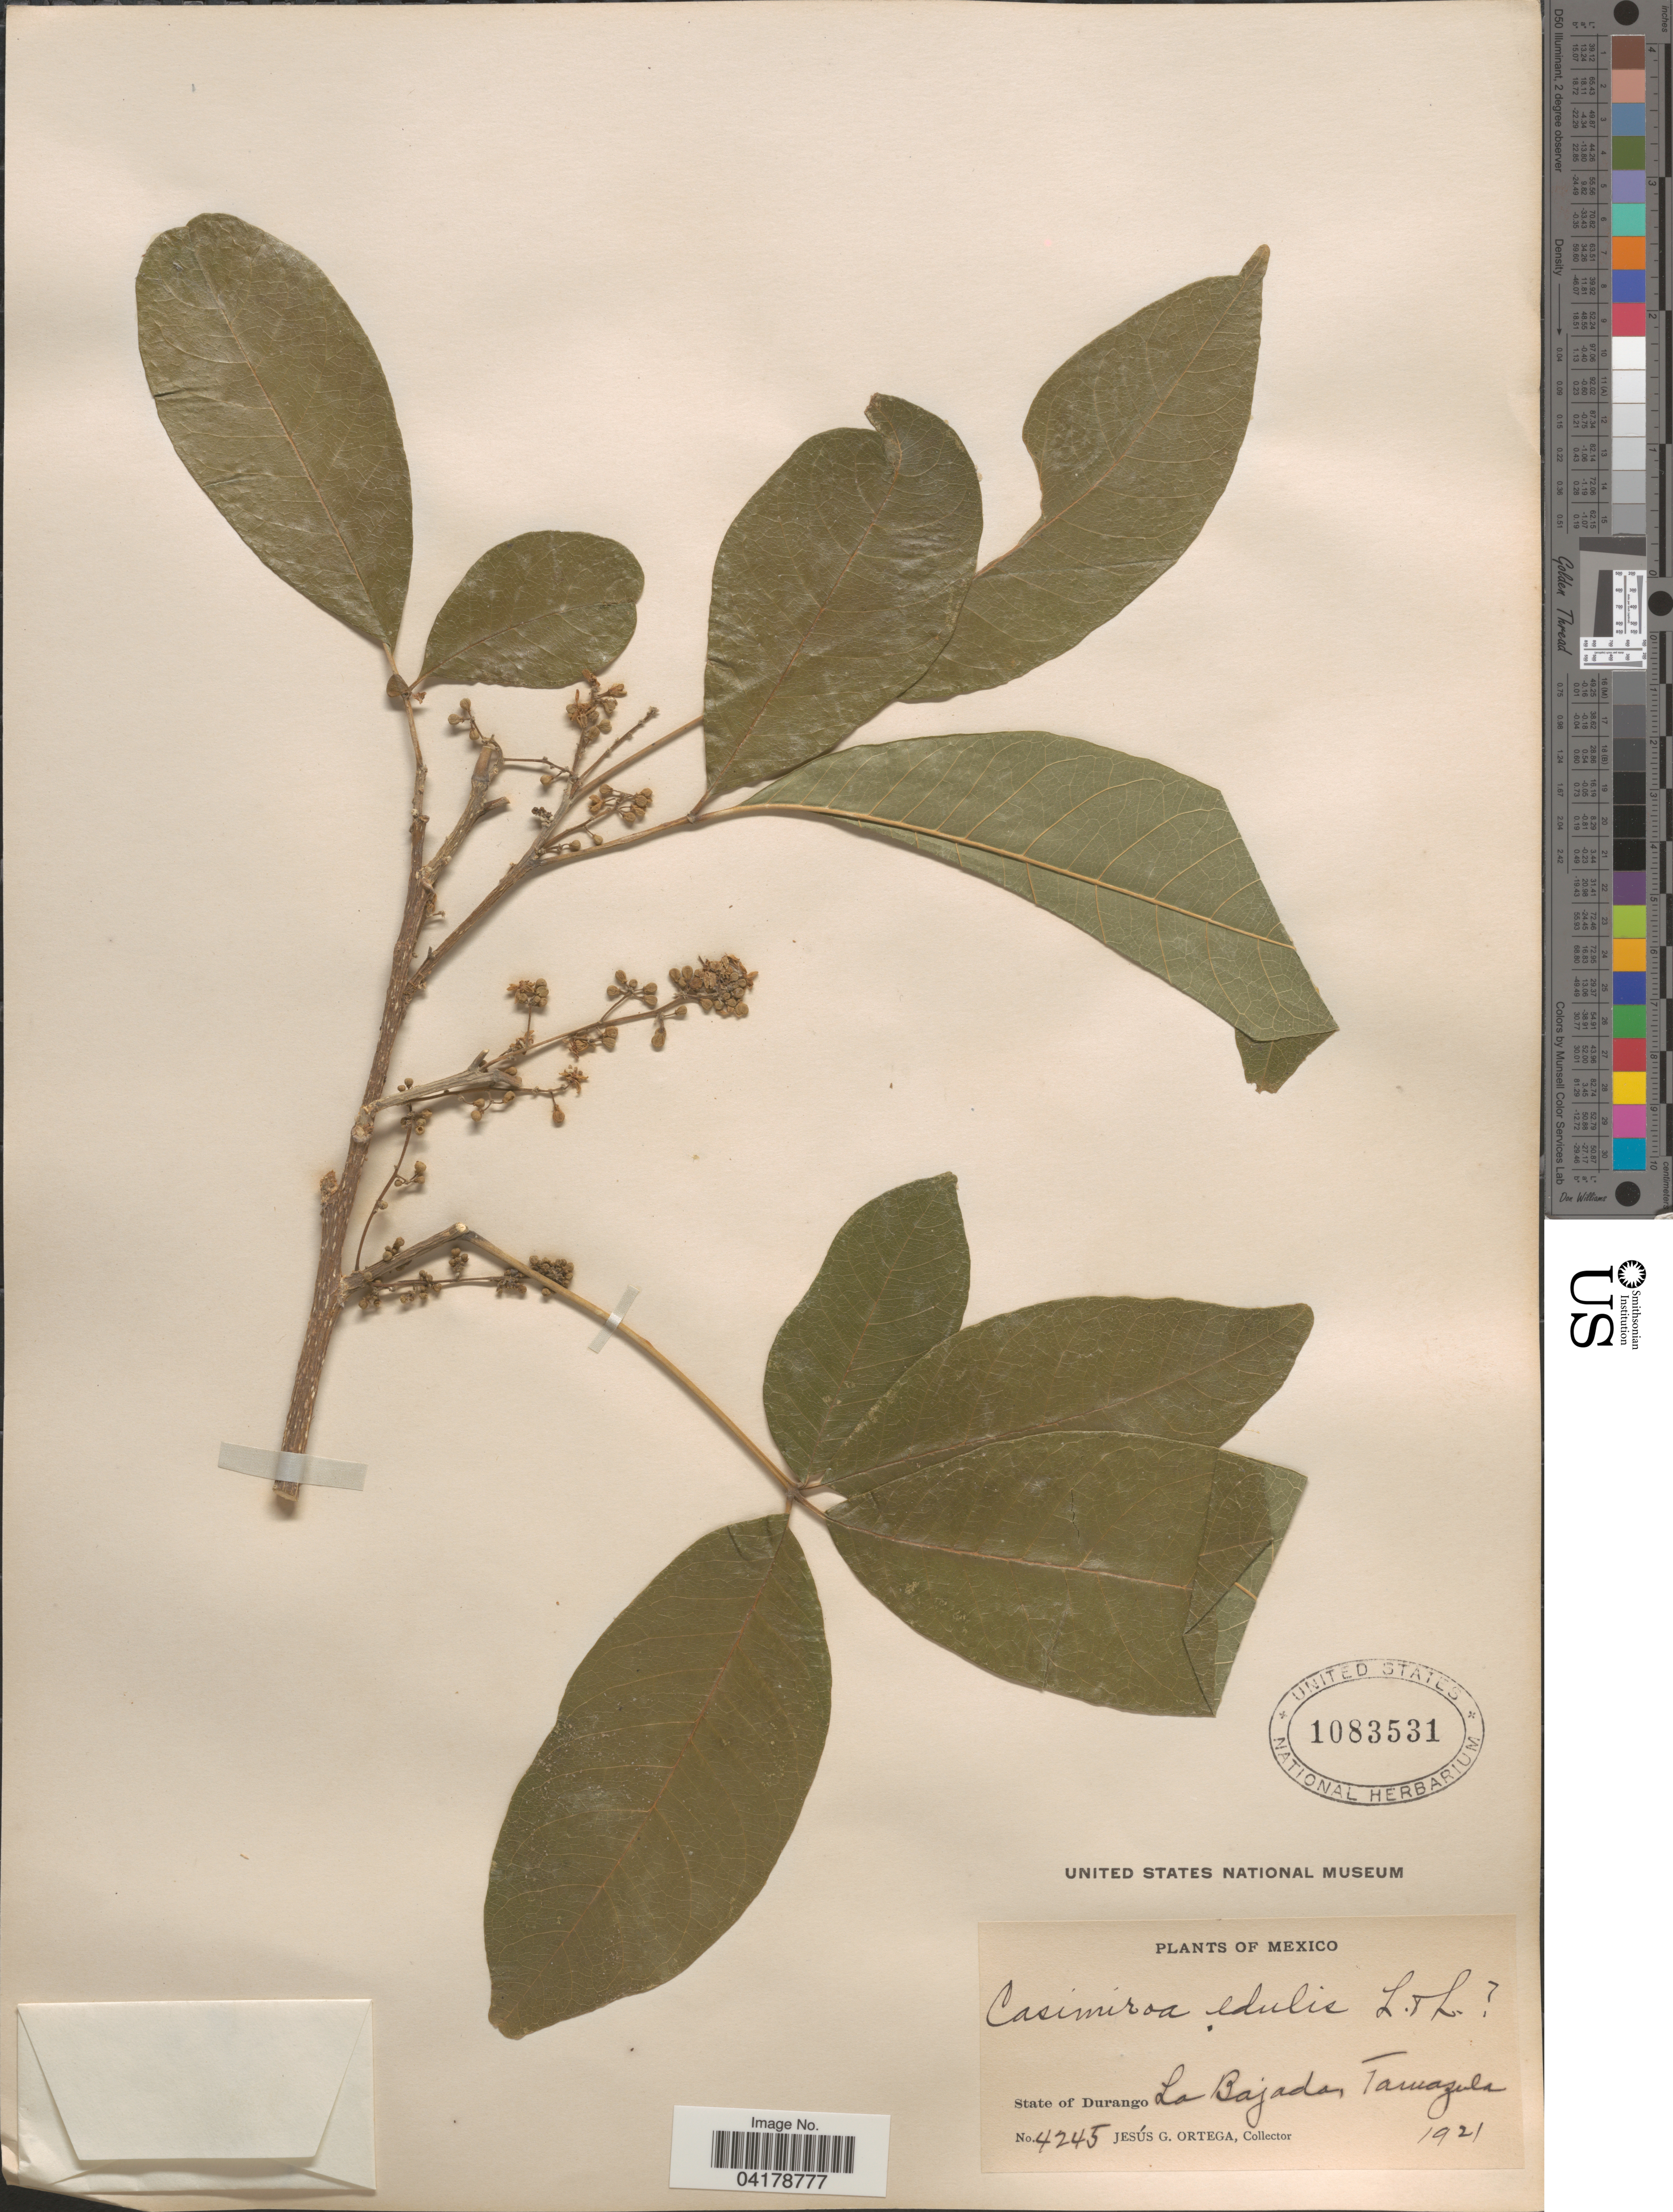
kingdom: Plantae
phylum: Tracheophyta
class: Magnoliopsida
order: Sapindales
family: Rutaceae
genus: Casimiroa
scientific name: Casimiroa edulis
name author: La Llave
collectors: J. Ortega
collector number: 4245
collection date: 1921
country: Mexico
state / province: Durango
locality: La Bajada, Tamazula.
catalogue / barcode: US 1083531